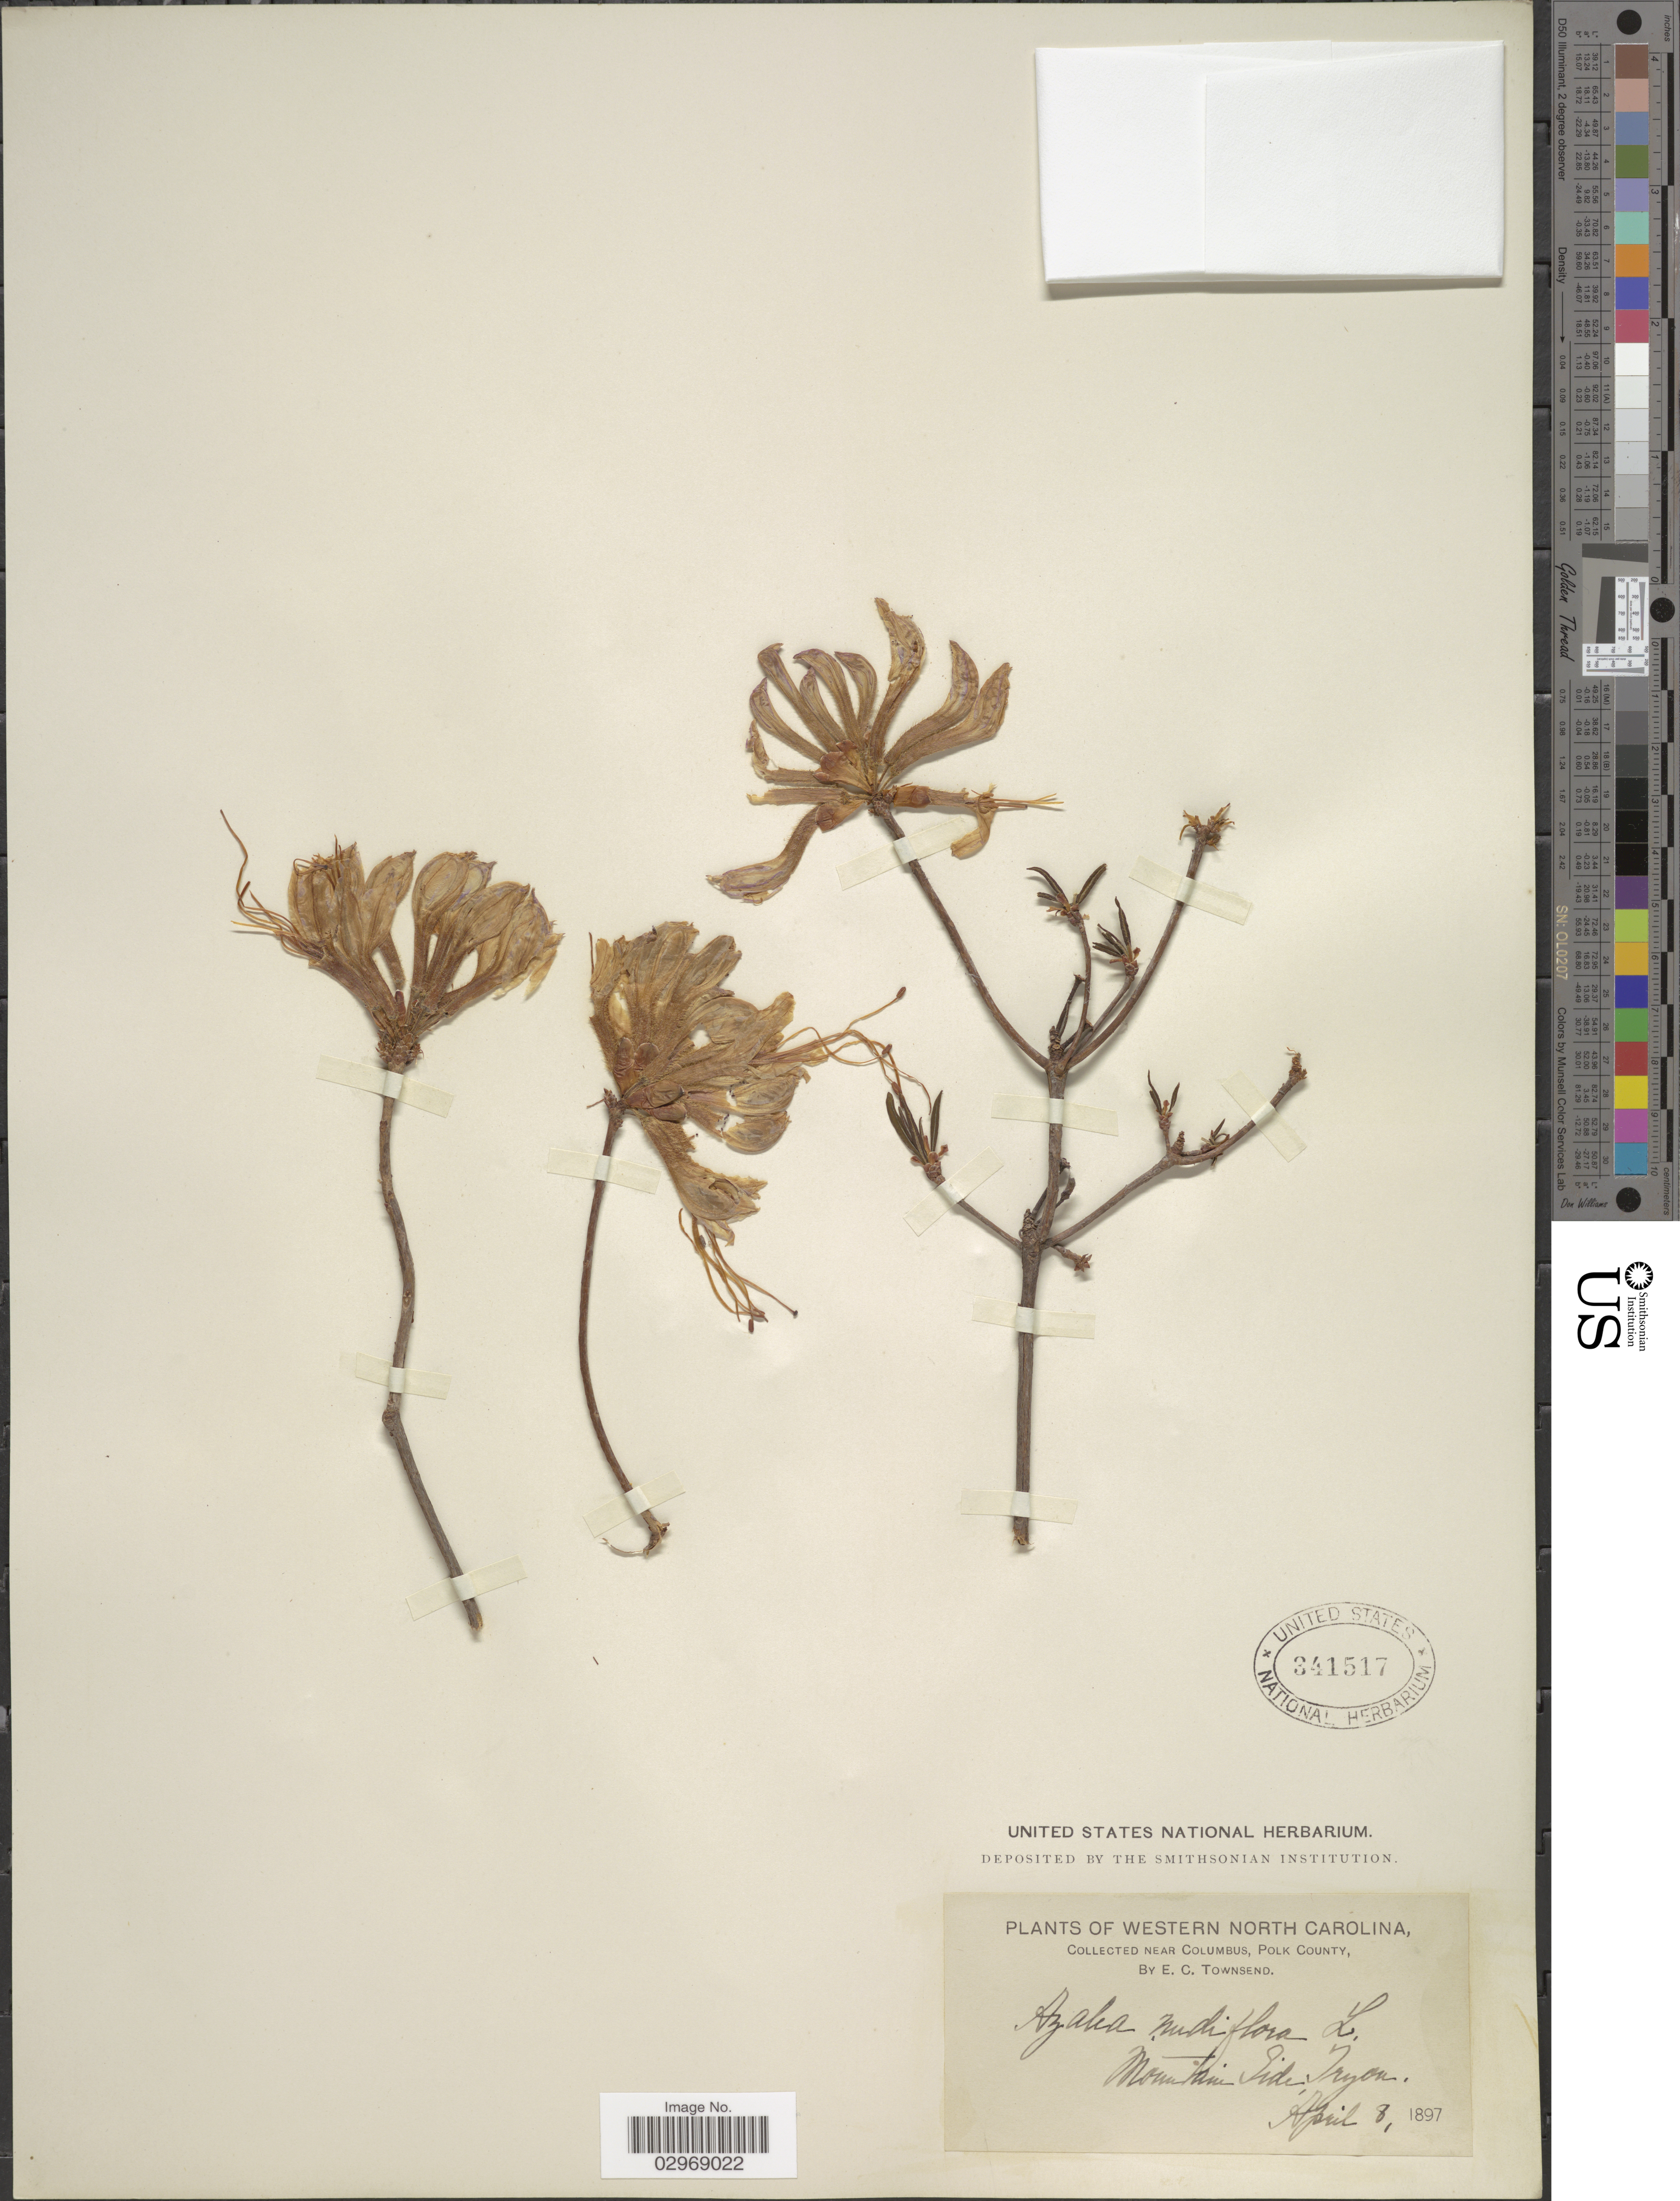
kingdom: Plantae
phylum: Tracheophyta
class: Magnoliopsida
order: Ericales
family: Ericaceae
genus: Rhododendron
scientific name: Rhododendron nudiflorum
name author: Torr.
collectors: E. C. Townsend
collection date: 1897-04-08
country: United States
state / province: North Carolina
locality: Western North Carolina. Near Columbus, Polk County. Mountain Side, Tryon.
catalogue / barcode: US 341517